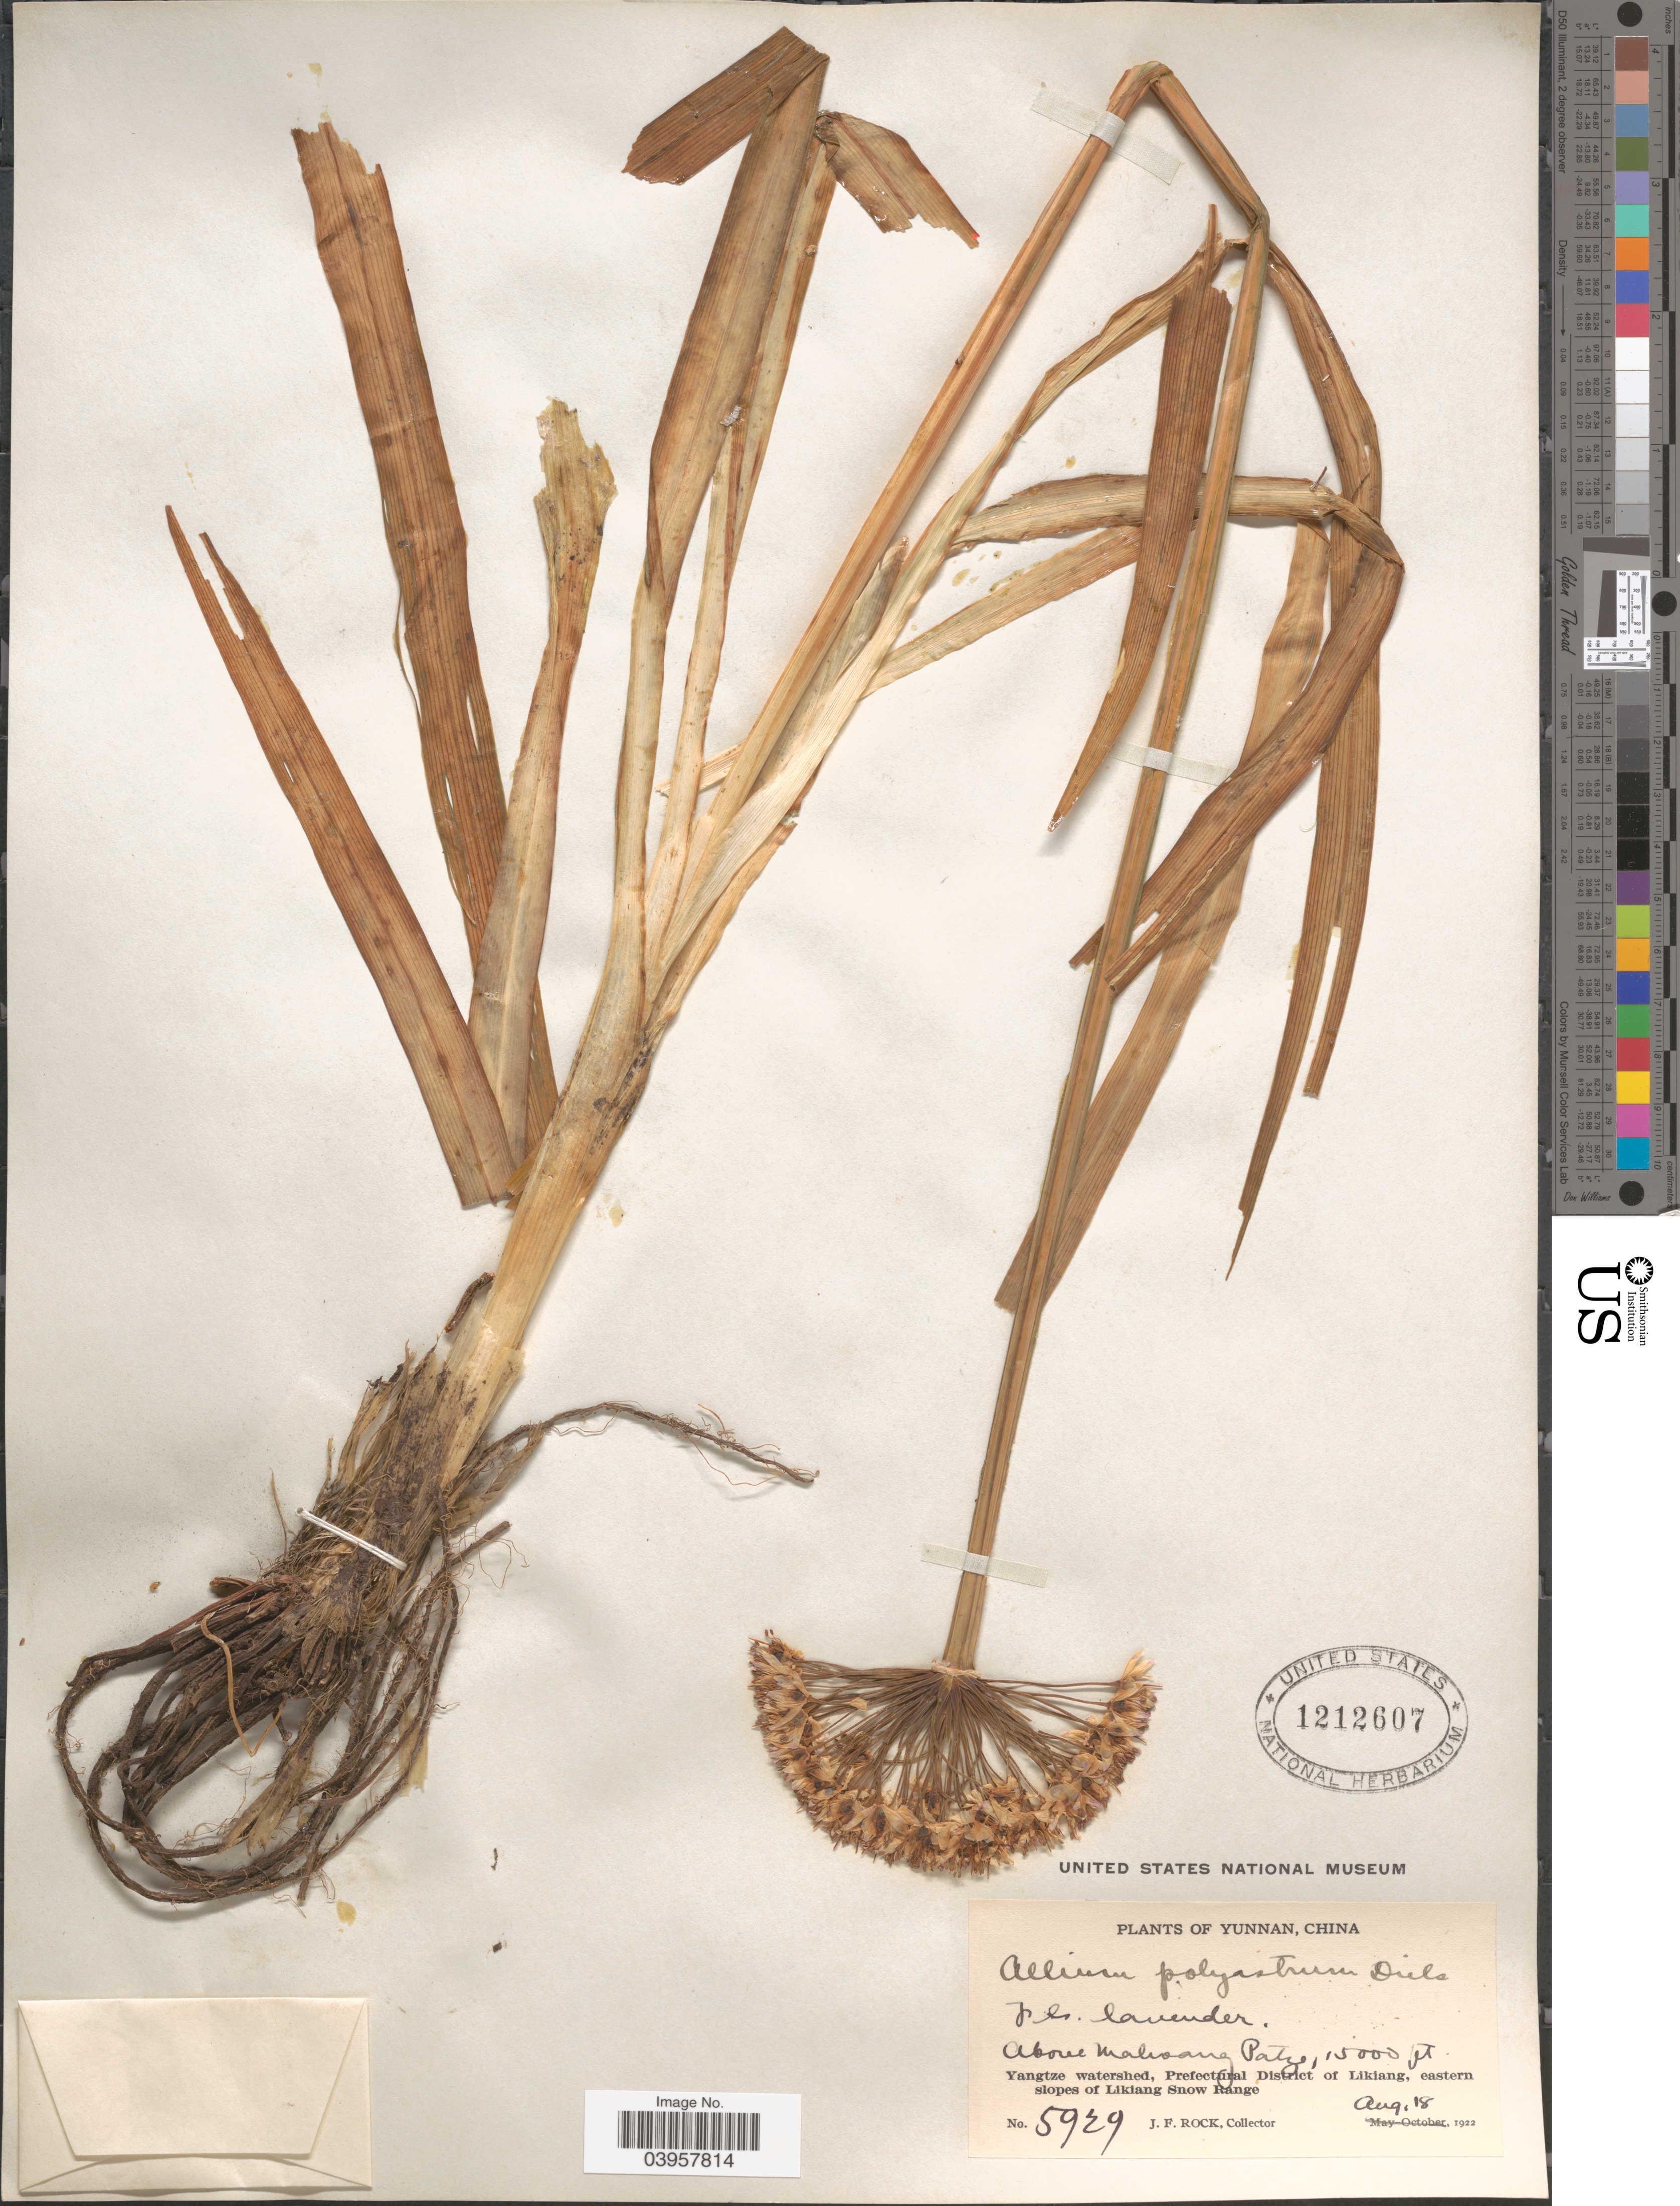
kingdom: Plantae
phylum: Tracheophyta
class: Liliopsida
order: Asparagales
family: Amaryllidaceae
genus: Allium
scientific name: Allium polyastrum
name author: Diels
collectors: J. Rock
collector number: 5929*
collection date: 1922-08-18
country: China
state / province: Yunnan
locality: Above Mahoang Patze. Yangtze watershed, Prefectural District of Likiang, eastern slopes of Likiang Snow Range.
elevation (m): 4572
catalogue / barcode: US 1212607